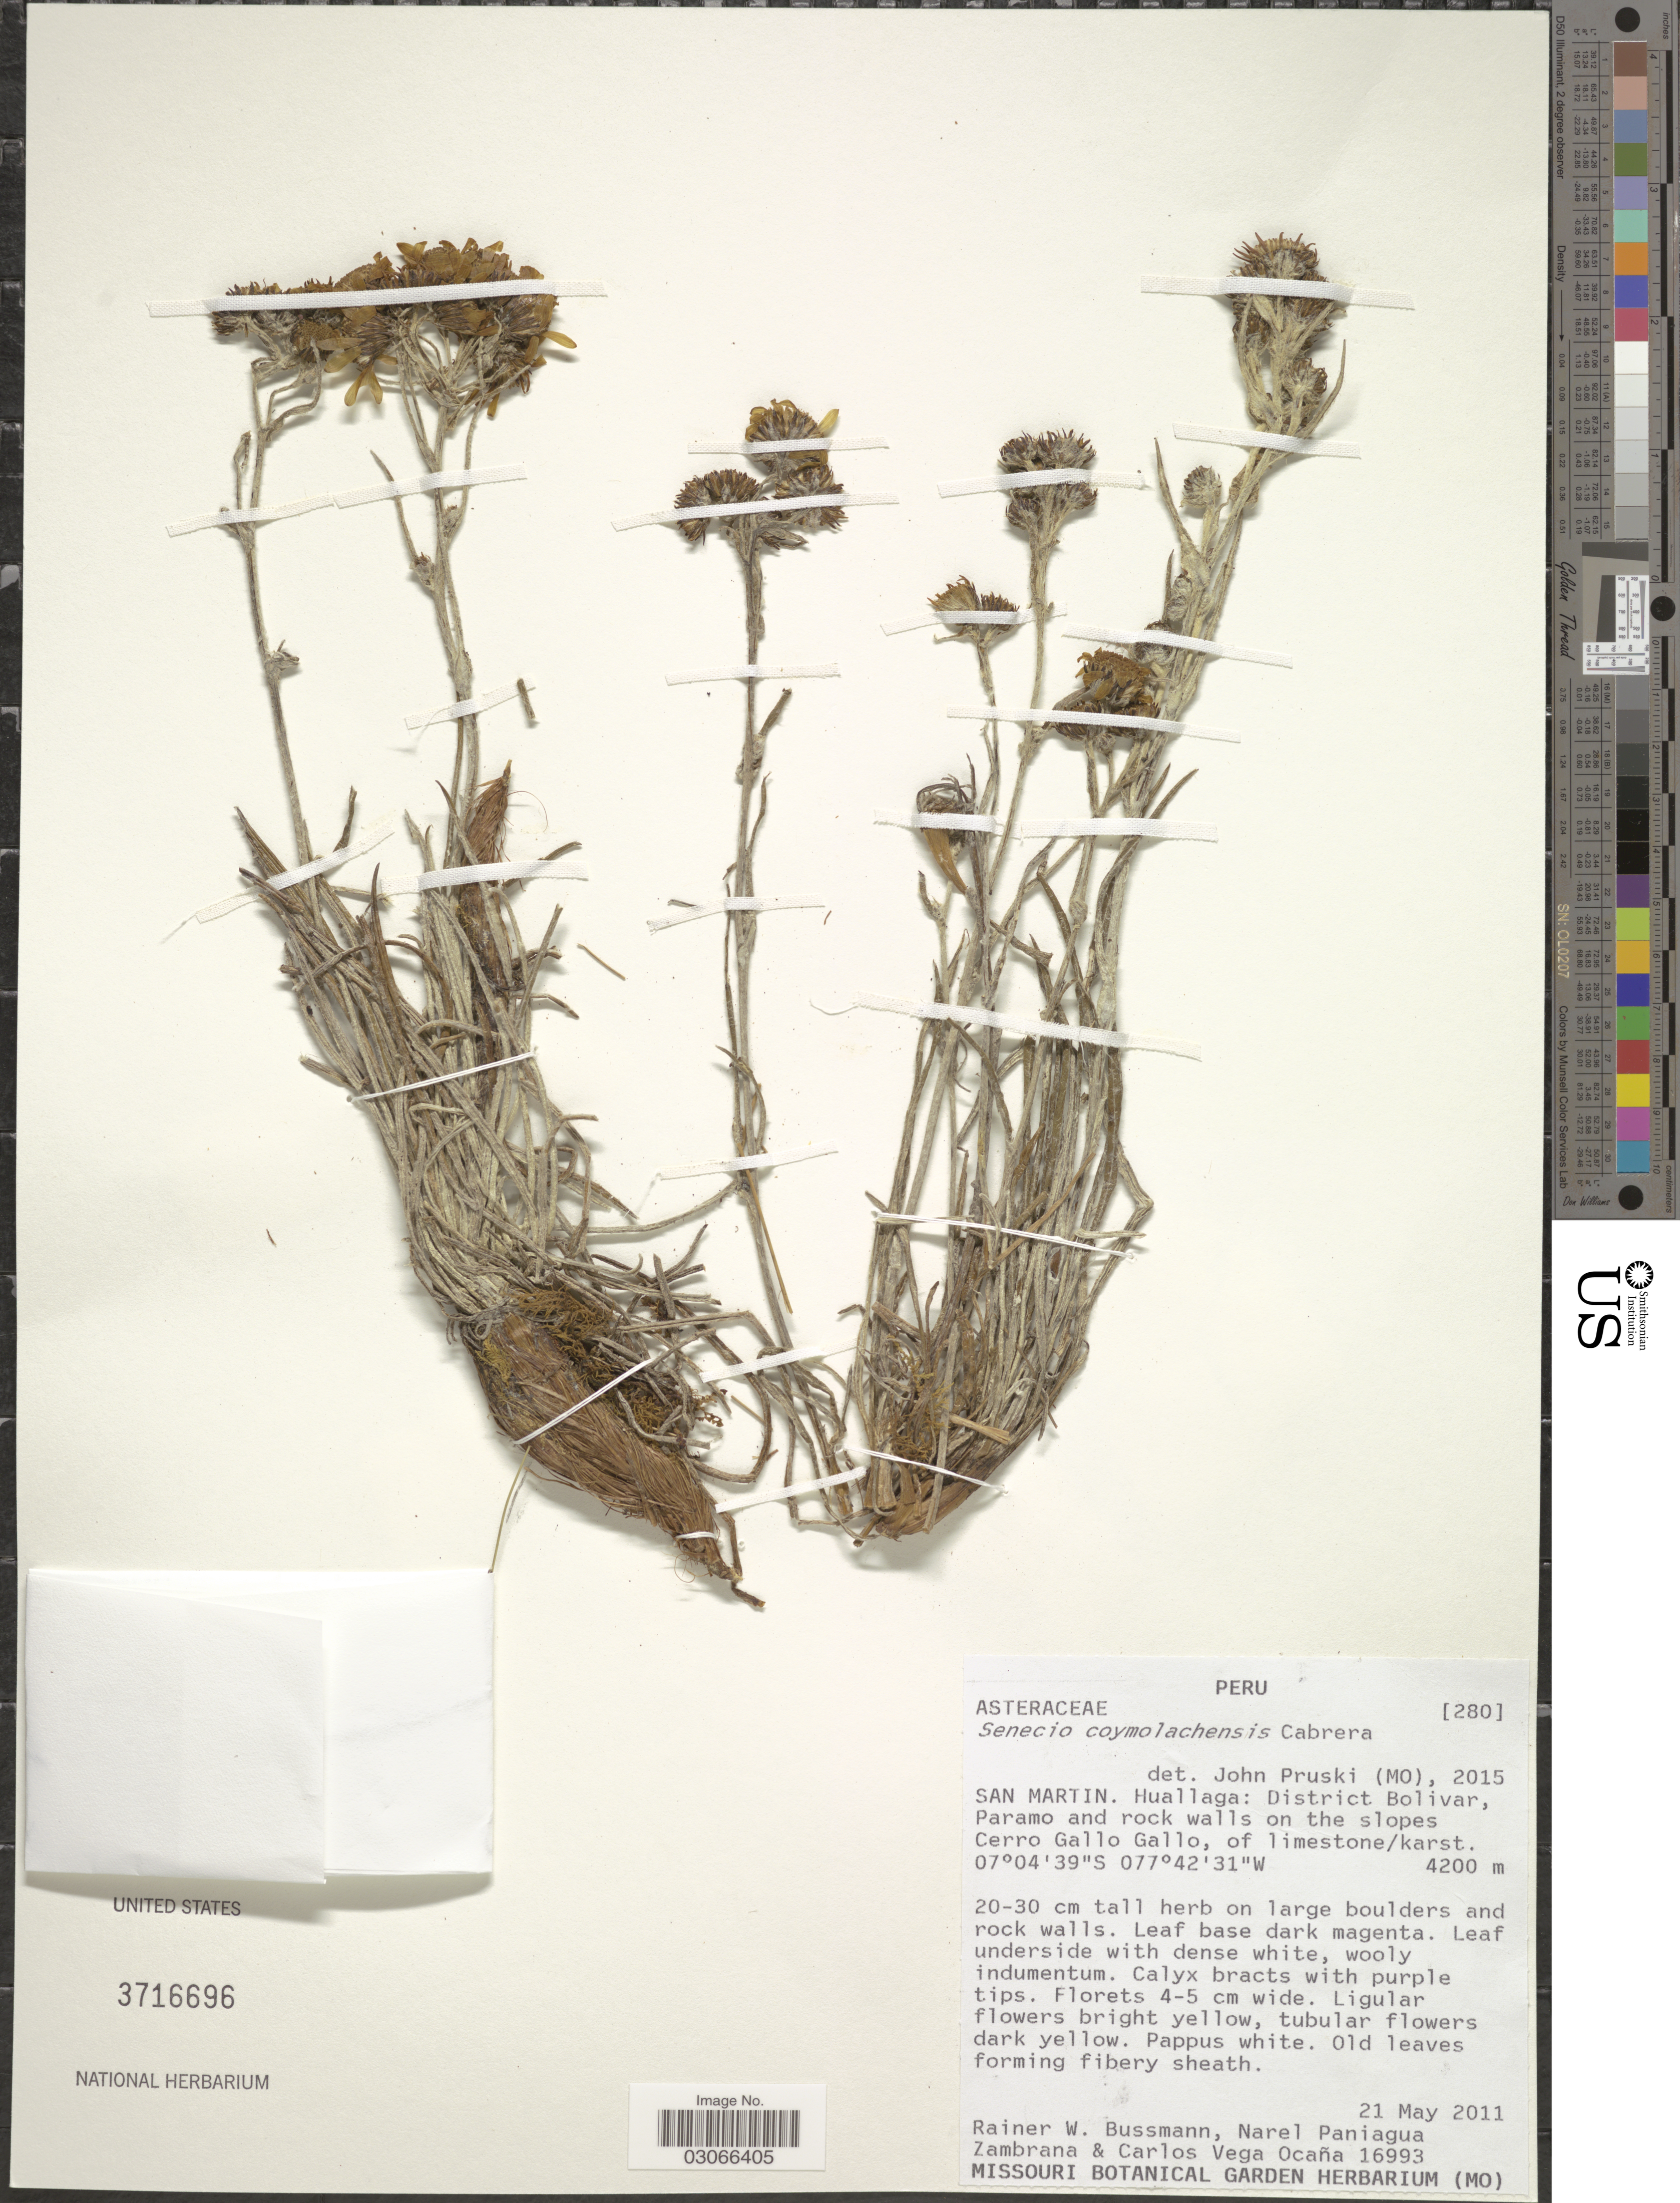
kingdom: Plantae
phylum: Tracheophyta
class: Magnoliopsida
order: Asterales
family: Asteraceae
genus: Senecio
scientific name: Senecio coymolachensis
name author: Cabrera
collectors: R. W. Bussmann, N. Paniagua Zambrana & C. Ocaña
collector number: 16993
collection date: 2011-05-21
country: Peru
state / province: San Martín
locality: Huallaga: District Bolivar, Paramo and rock walls on the slopes Cerro Gallo Gallo.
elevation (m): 4200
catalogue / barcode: US 3716696